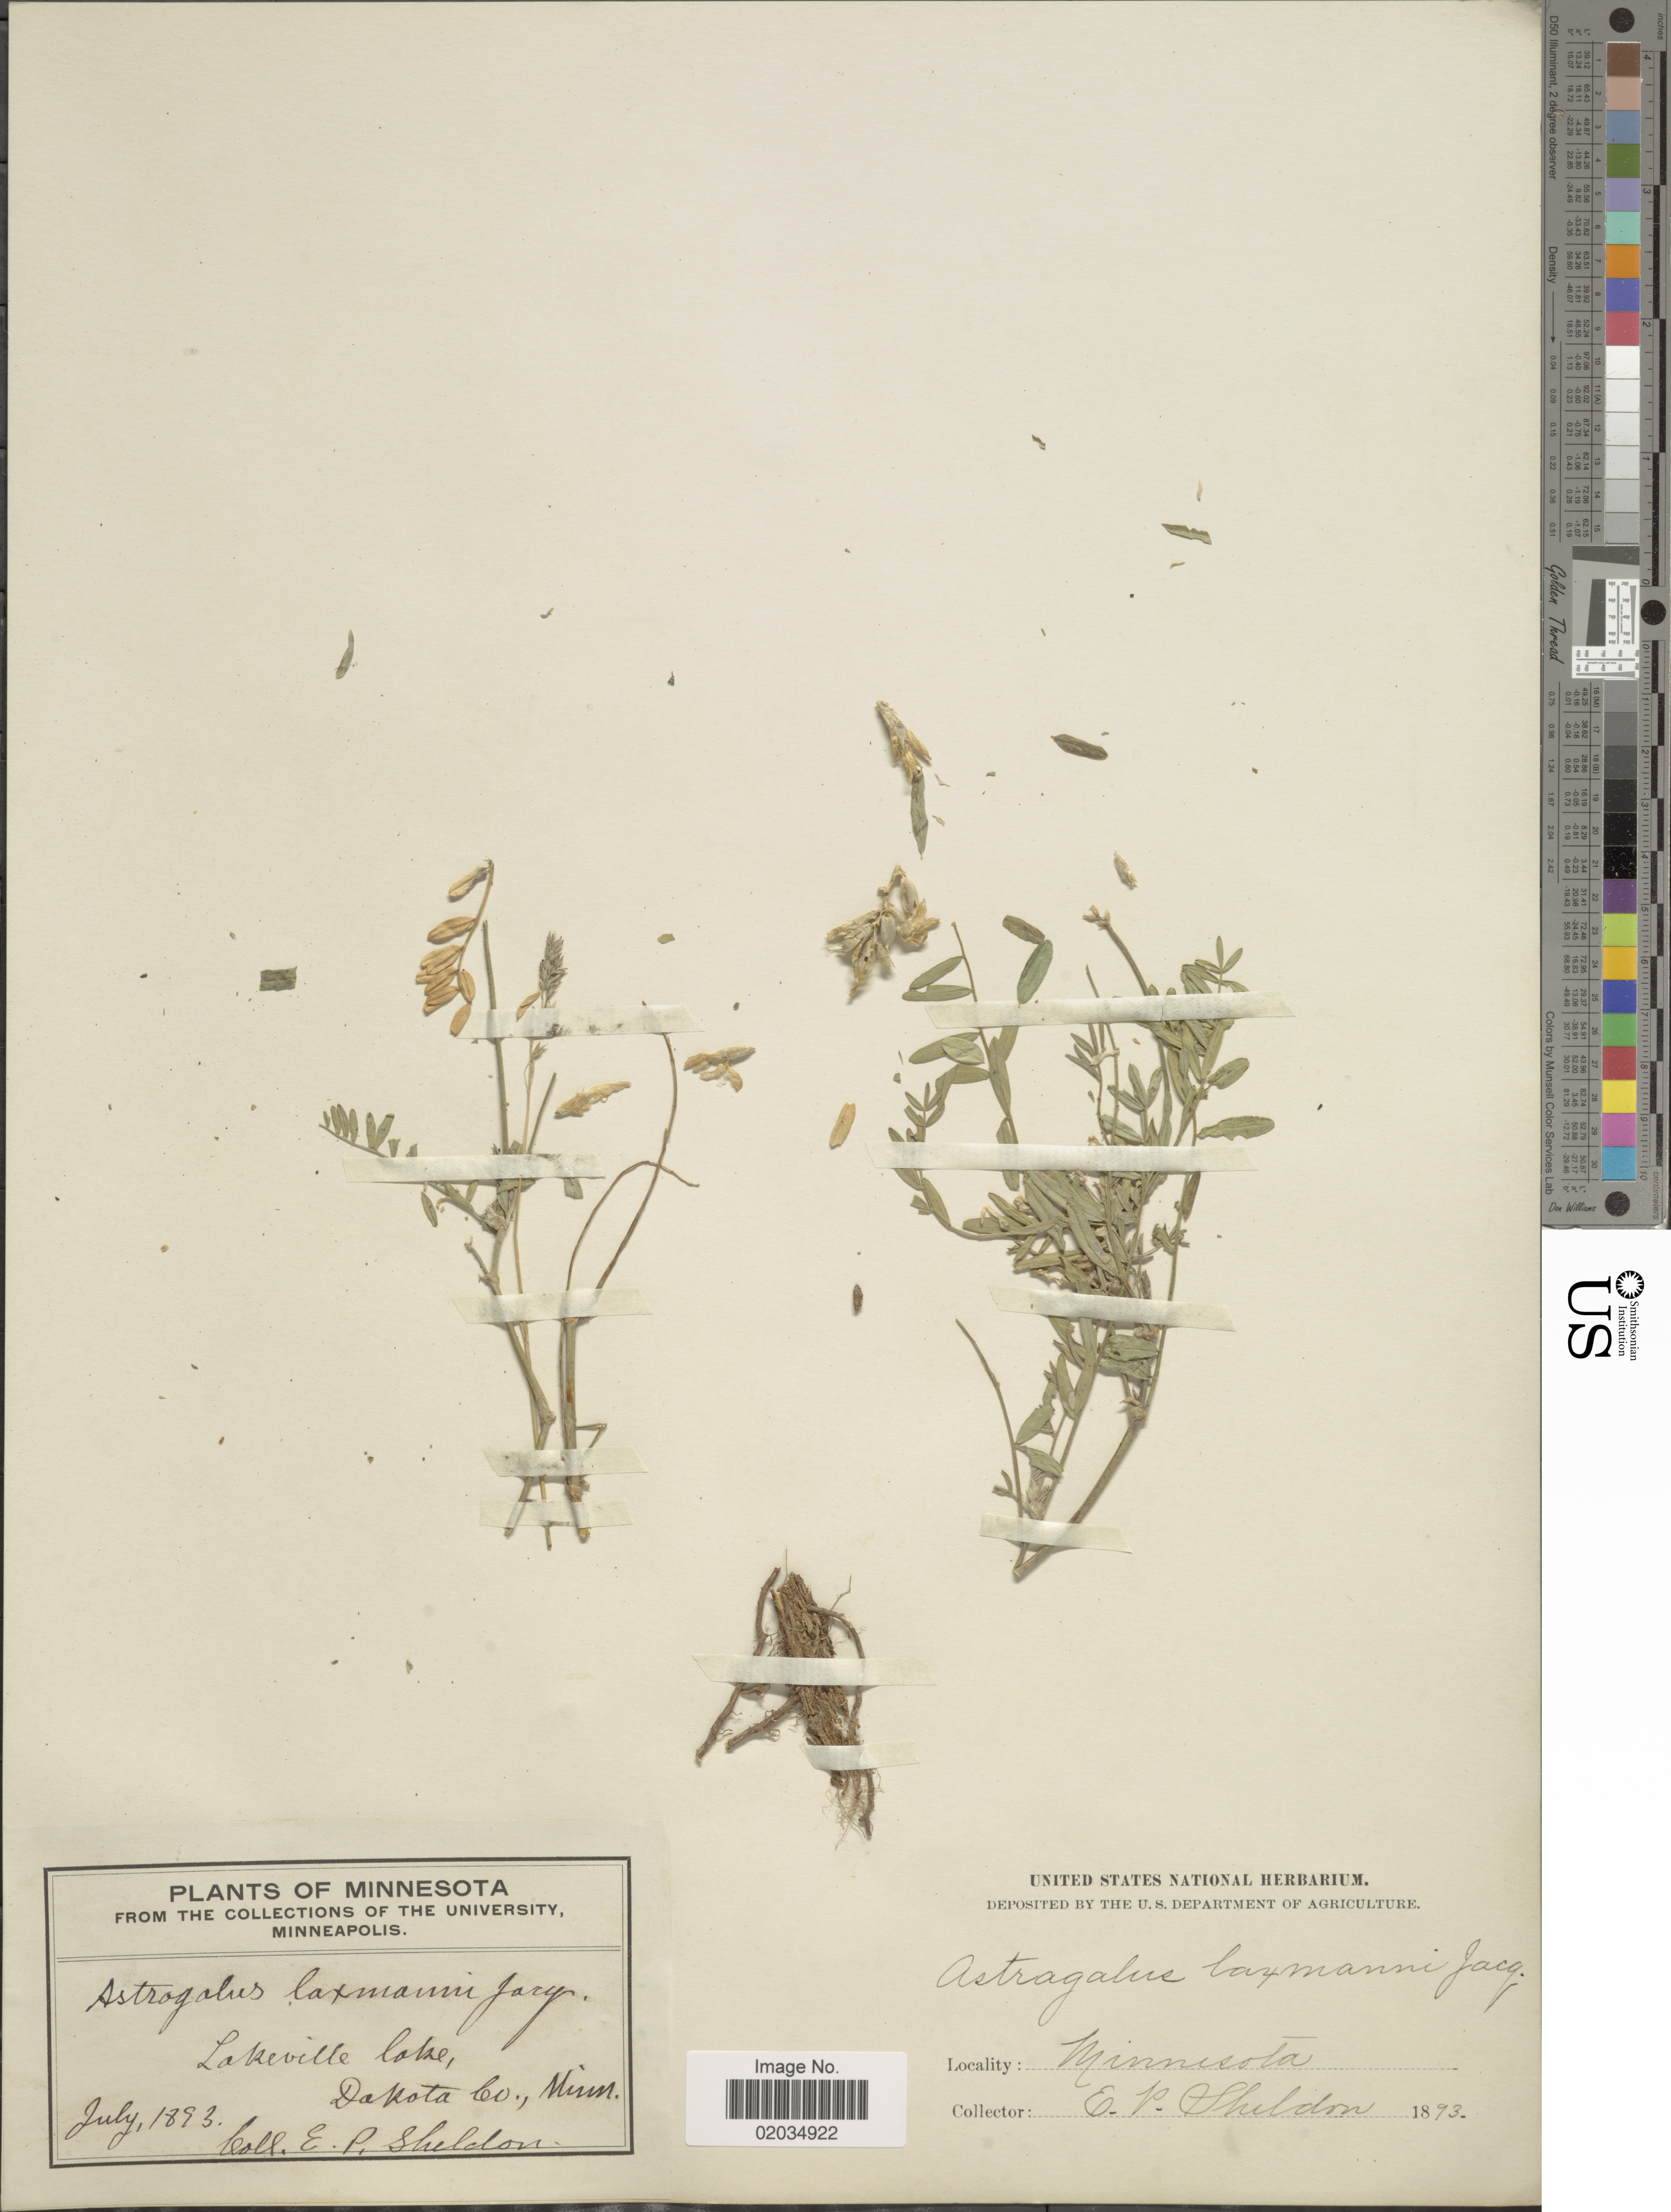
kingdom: Plantae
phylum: Tracheophyta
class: Magnoliopsida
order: Fabales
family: Fabaceae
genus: Astragalus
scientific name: Astragalus striatus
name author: Nutt.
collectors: E. P. Sheldon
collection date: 1893-07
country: United States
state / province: Minnesota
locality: Lakeville Lake, Dakota Co.